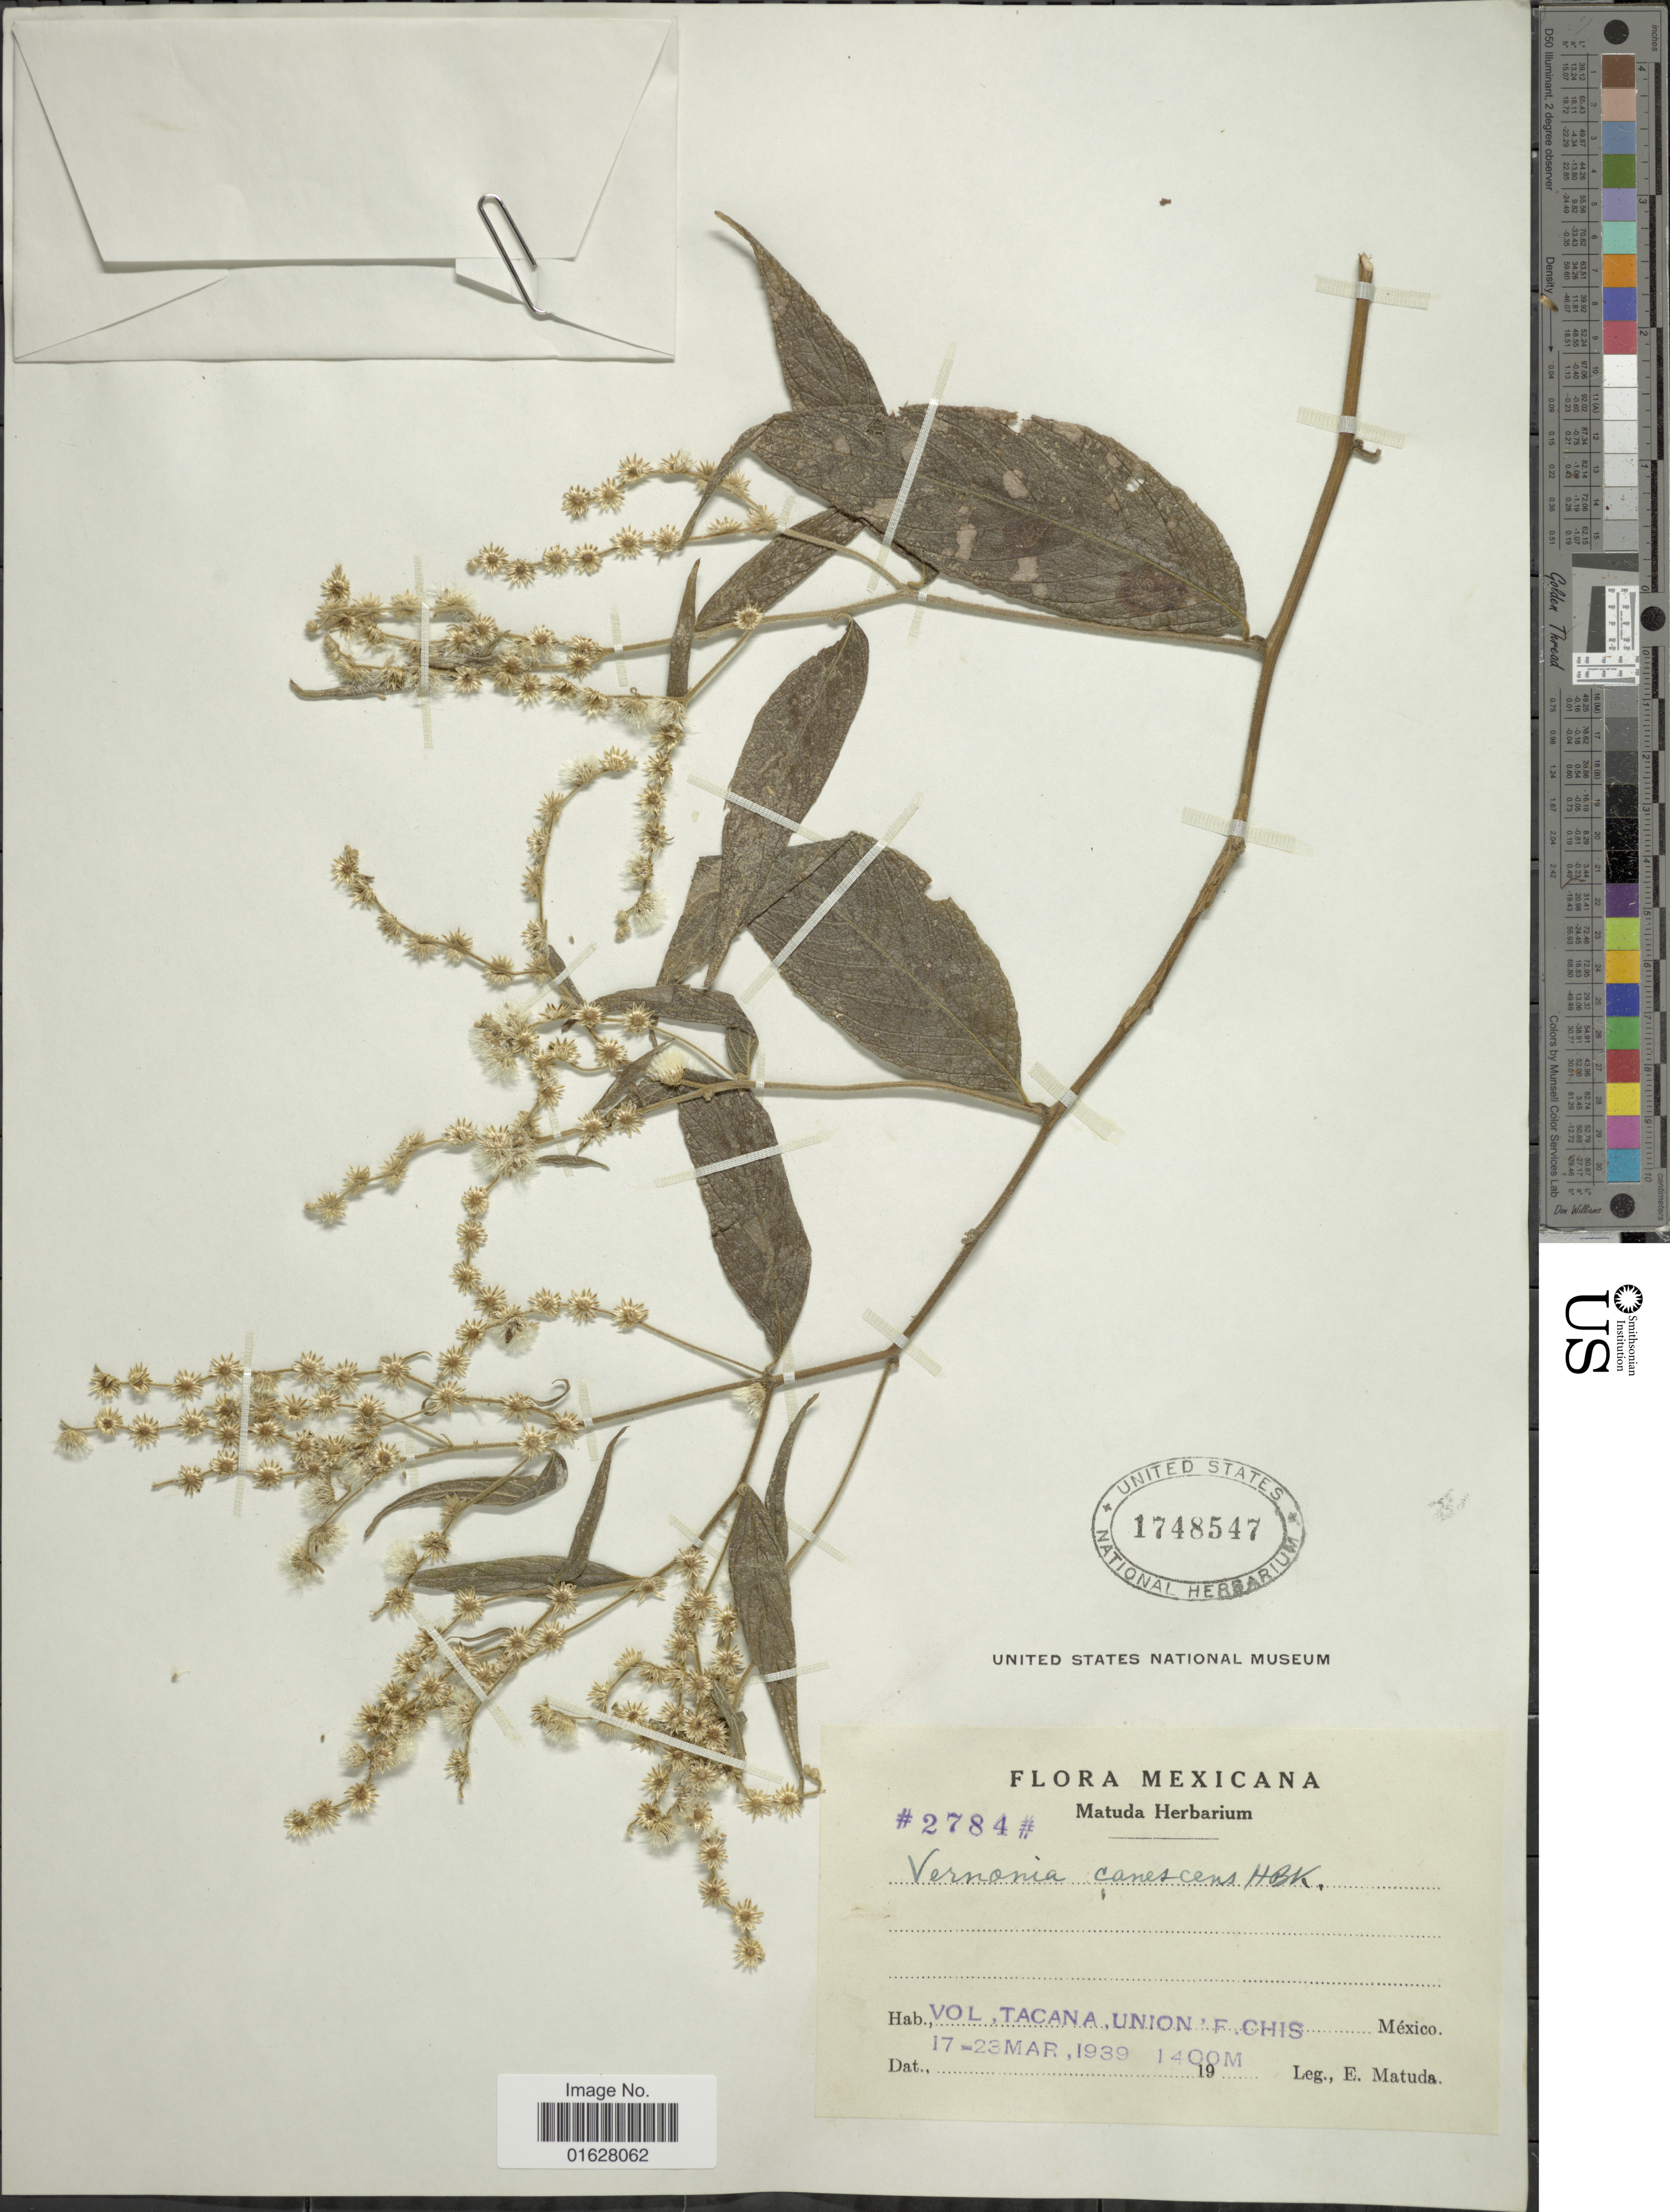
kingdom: Plantae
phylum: Tracheophyta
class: Magnoliopsida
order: Asterales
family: Asteraceae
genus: Lepidaploa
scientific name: Lepidaploa canescens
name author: (Kunth) H. Rob.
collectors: E. Matuda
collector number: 2784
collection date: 1939-03-17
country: Mexico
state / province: Chiapas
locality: Mexica. Vol, Tacan, Union'F. Chis, Mexico.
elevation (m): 1400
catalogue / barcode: US 1748547